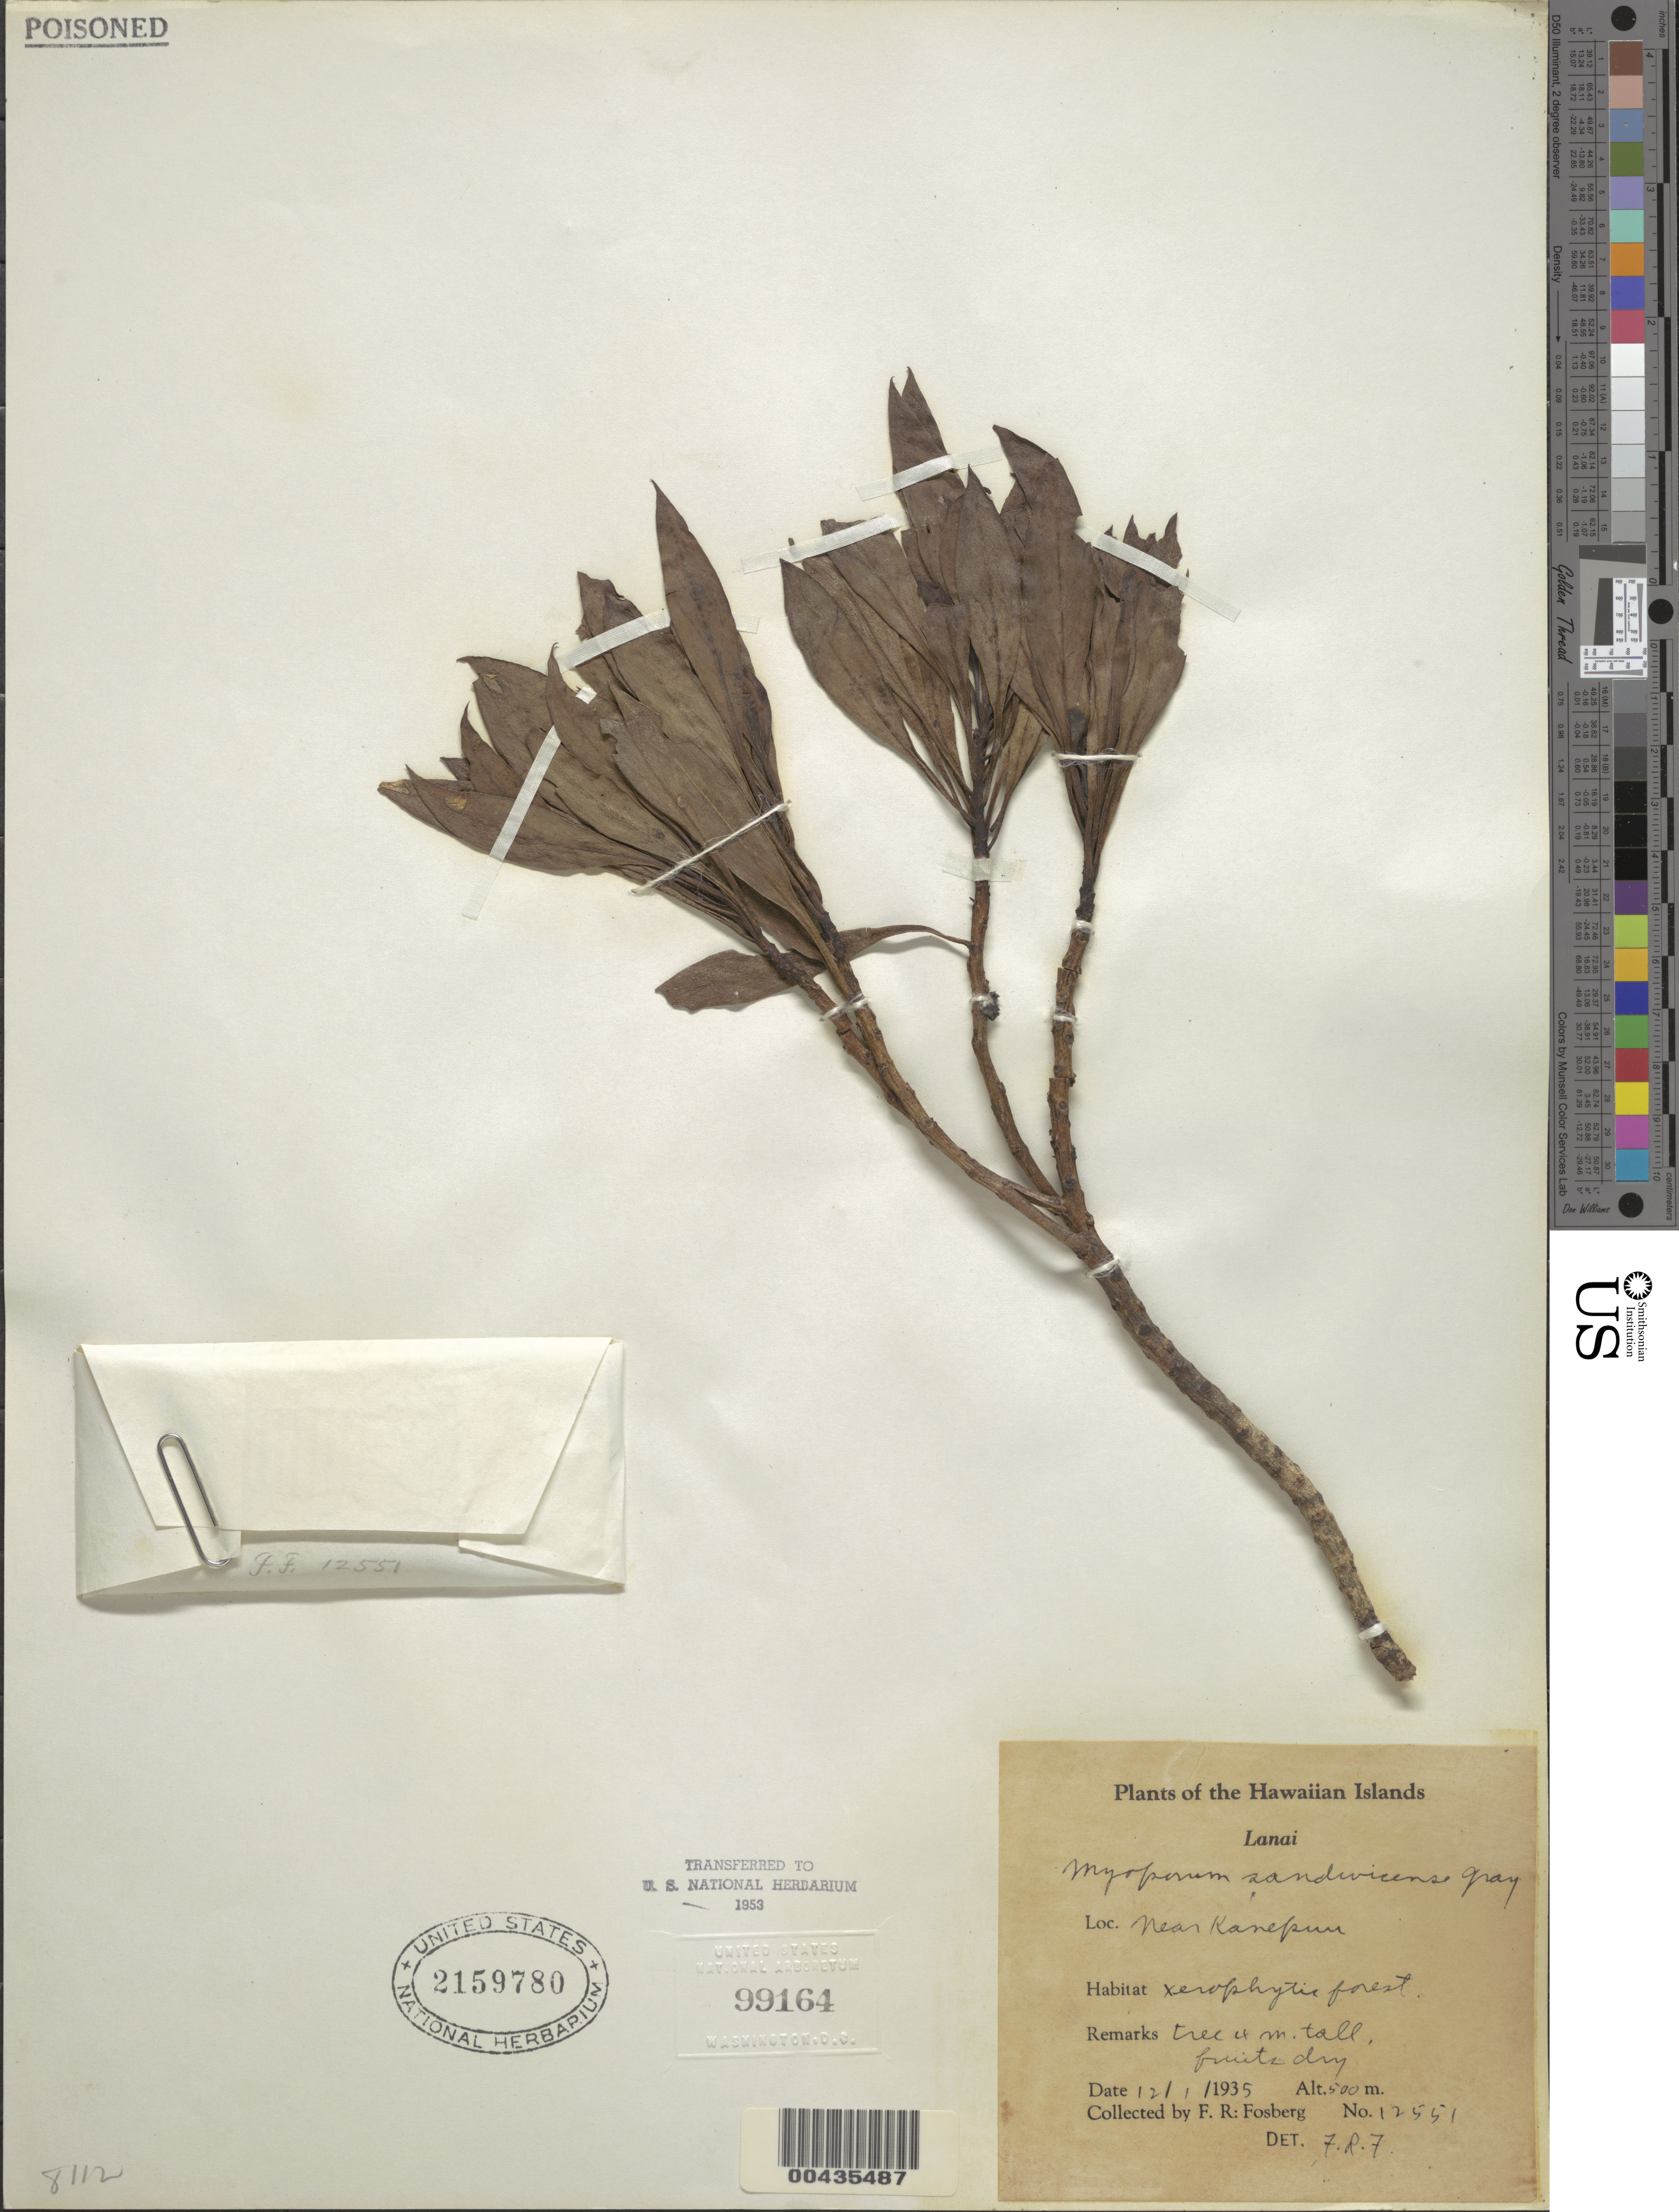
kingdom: Plantae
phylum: Tracheophyta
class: Magnoliopsida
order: Lamiales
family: Scrophulariaceae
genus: Myoporum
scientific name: Myoporum sandwicense subsp. lanaiense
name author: (G.L. Webster) Chinnock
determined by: Wagner, W. L., (BOT), Smithsonian Institution - National Museum of Natural History (UNITED STATES)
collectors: F. R. Fosberg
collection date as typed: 12 Jan 1935 or 1 Dec 1935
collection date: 1935-01-12 or 1935-12-01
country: United States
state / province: Hawaii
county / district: Maui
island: Lana'i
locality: Near Kanepuu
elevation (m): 500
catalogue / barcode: US 2159780